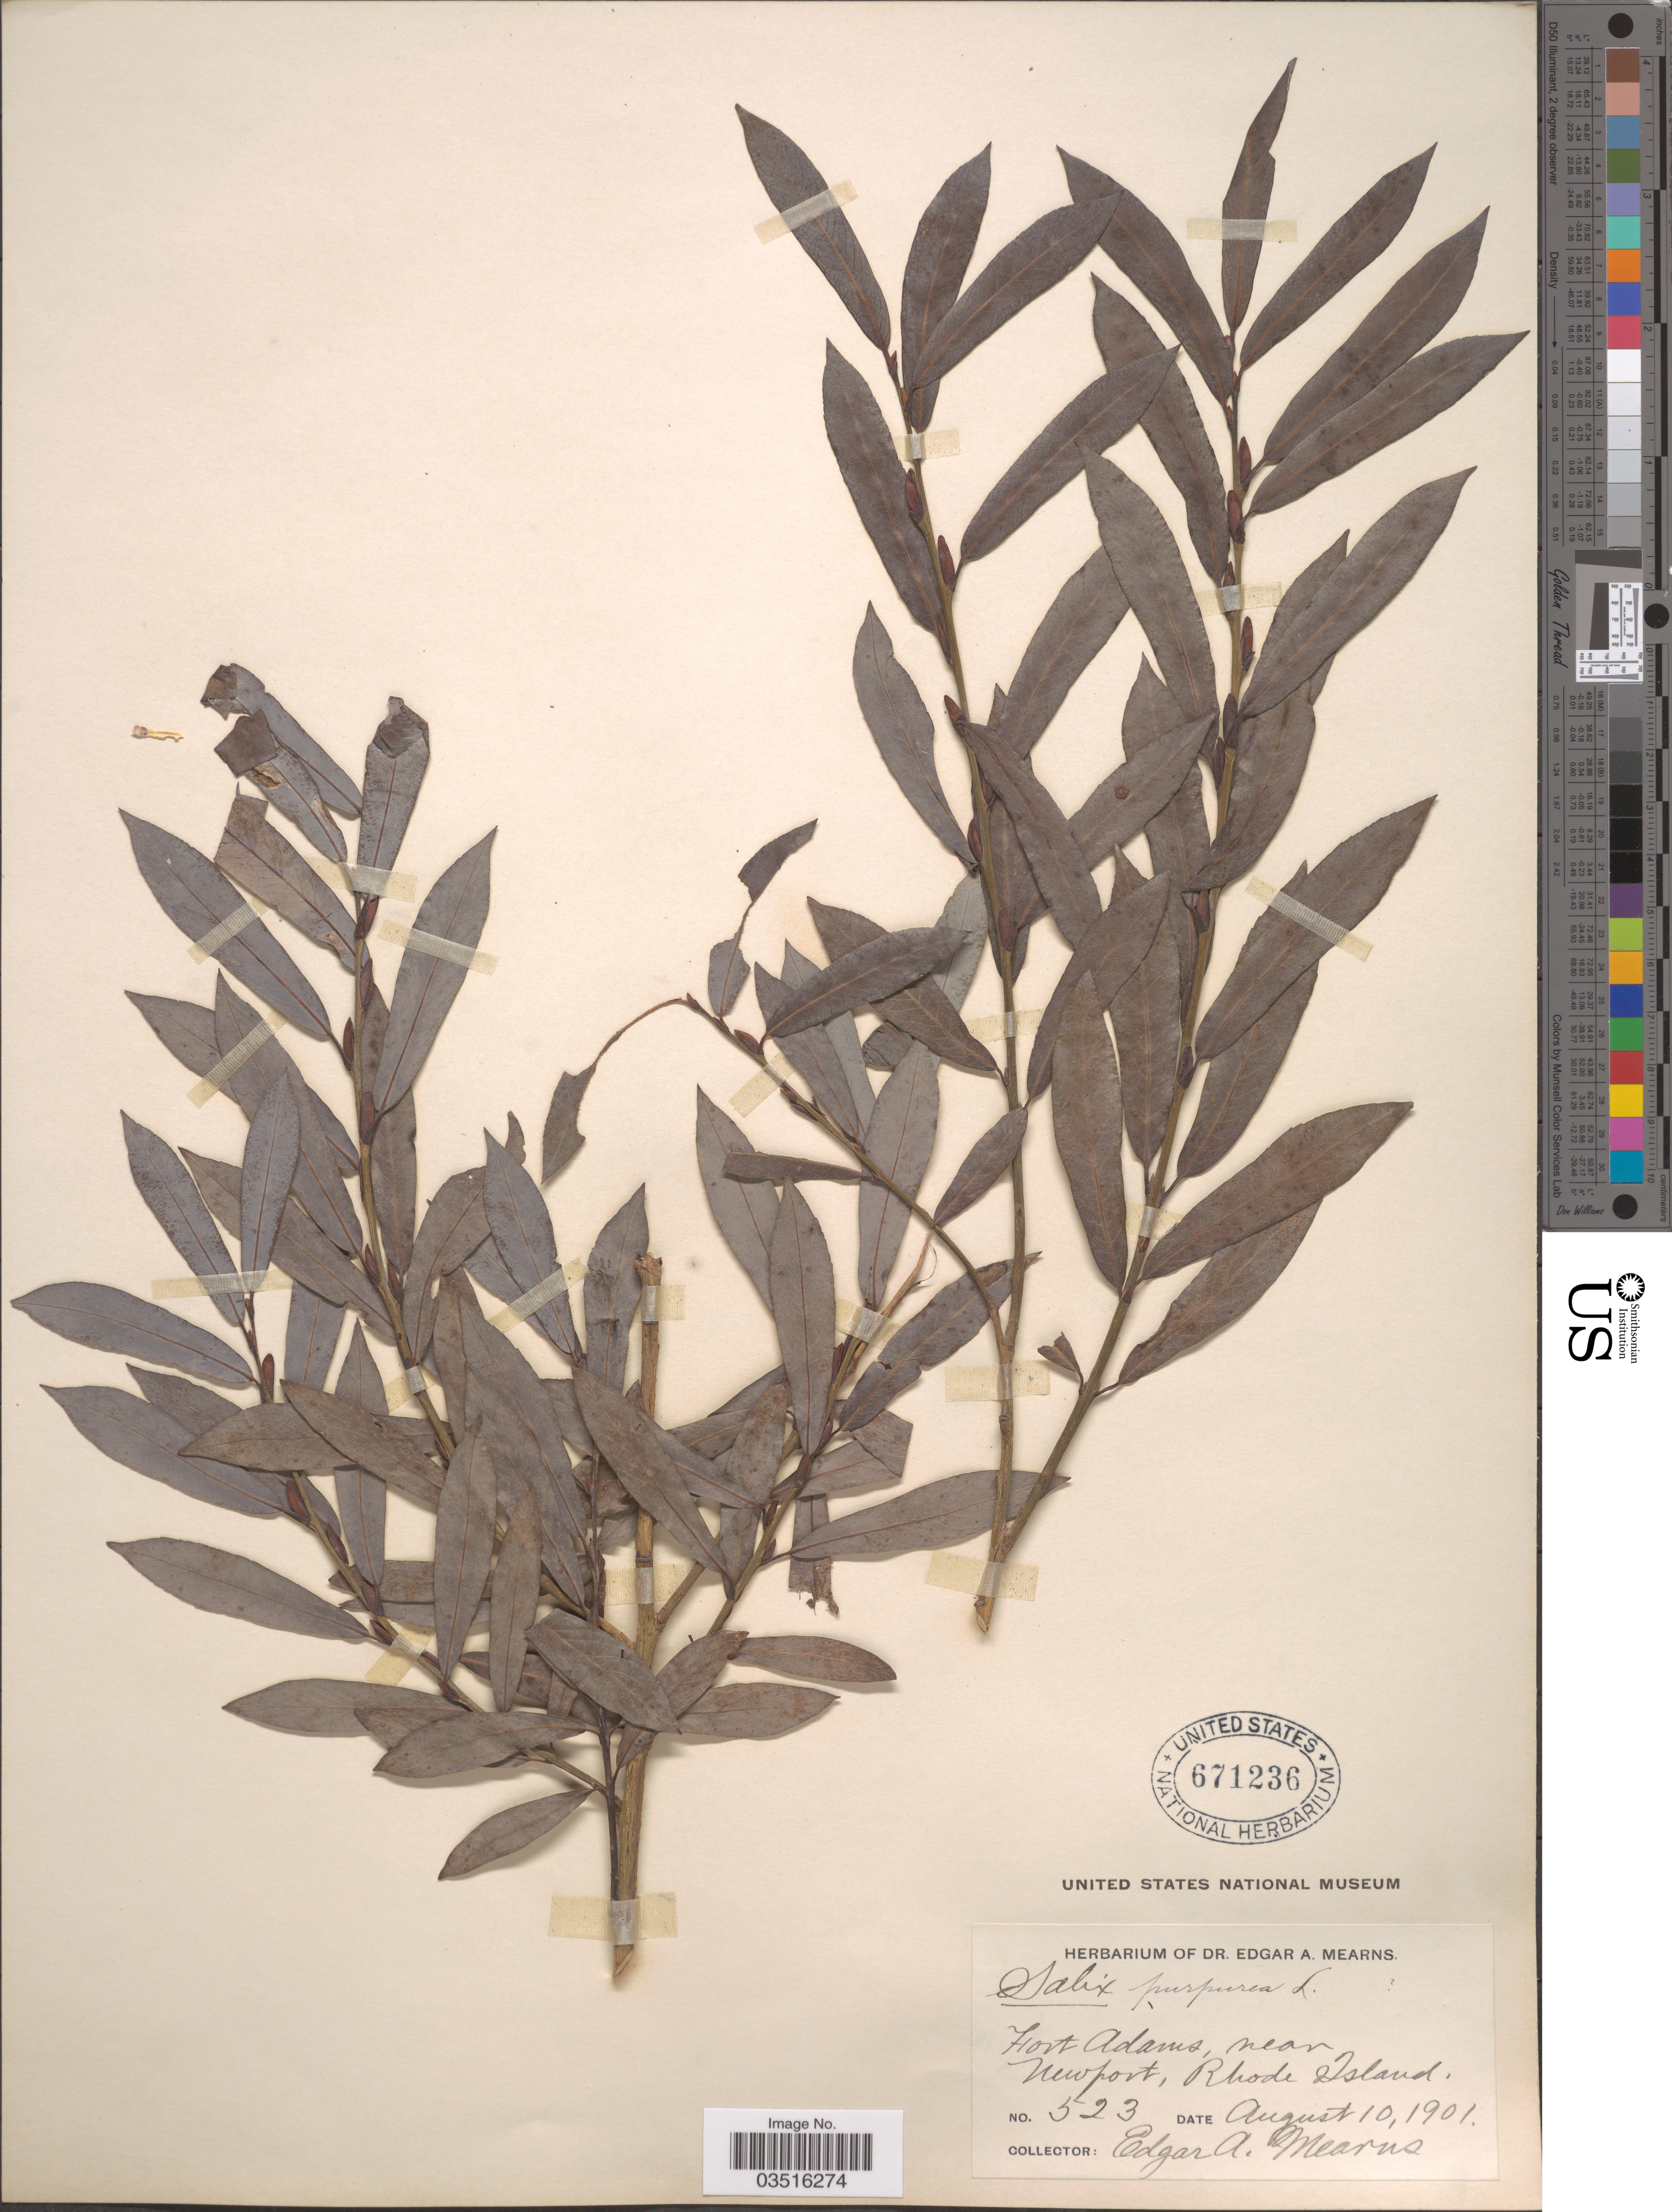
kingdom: Plantae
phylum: Tracheophyta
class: Magnoliopsida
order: Malpighiales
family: Salicaceae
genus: Salix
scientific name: Salix purpurea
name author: L.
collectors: E. A. Mearns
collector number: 523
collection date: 1901-08-10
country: United States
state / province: Rhode Island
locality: Fort Adams, near Newport.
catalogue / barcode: US 671236